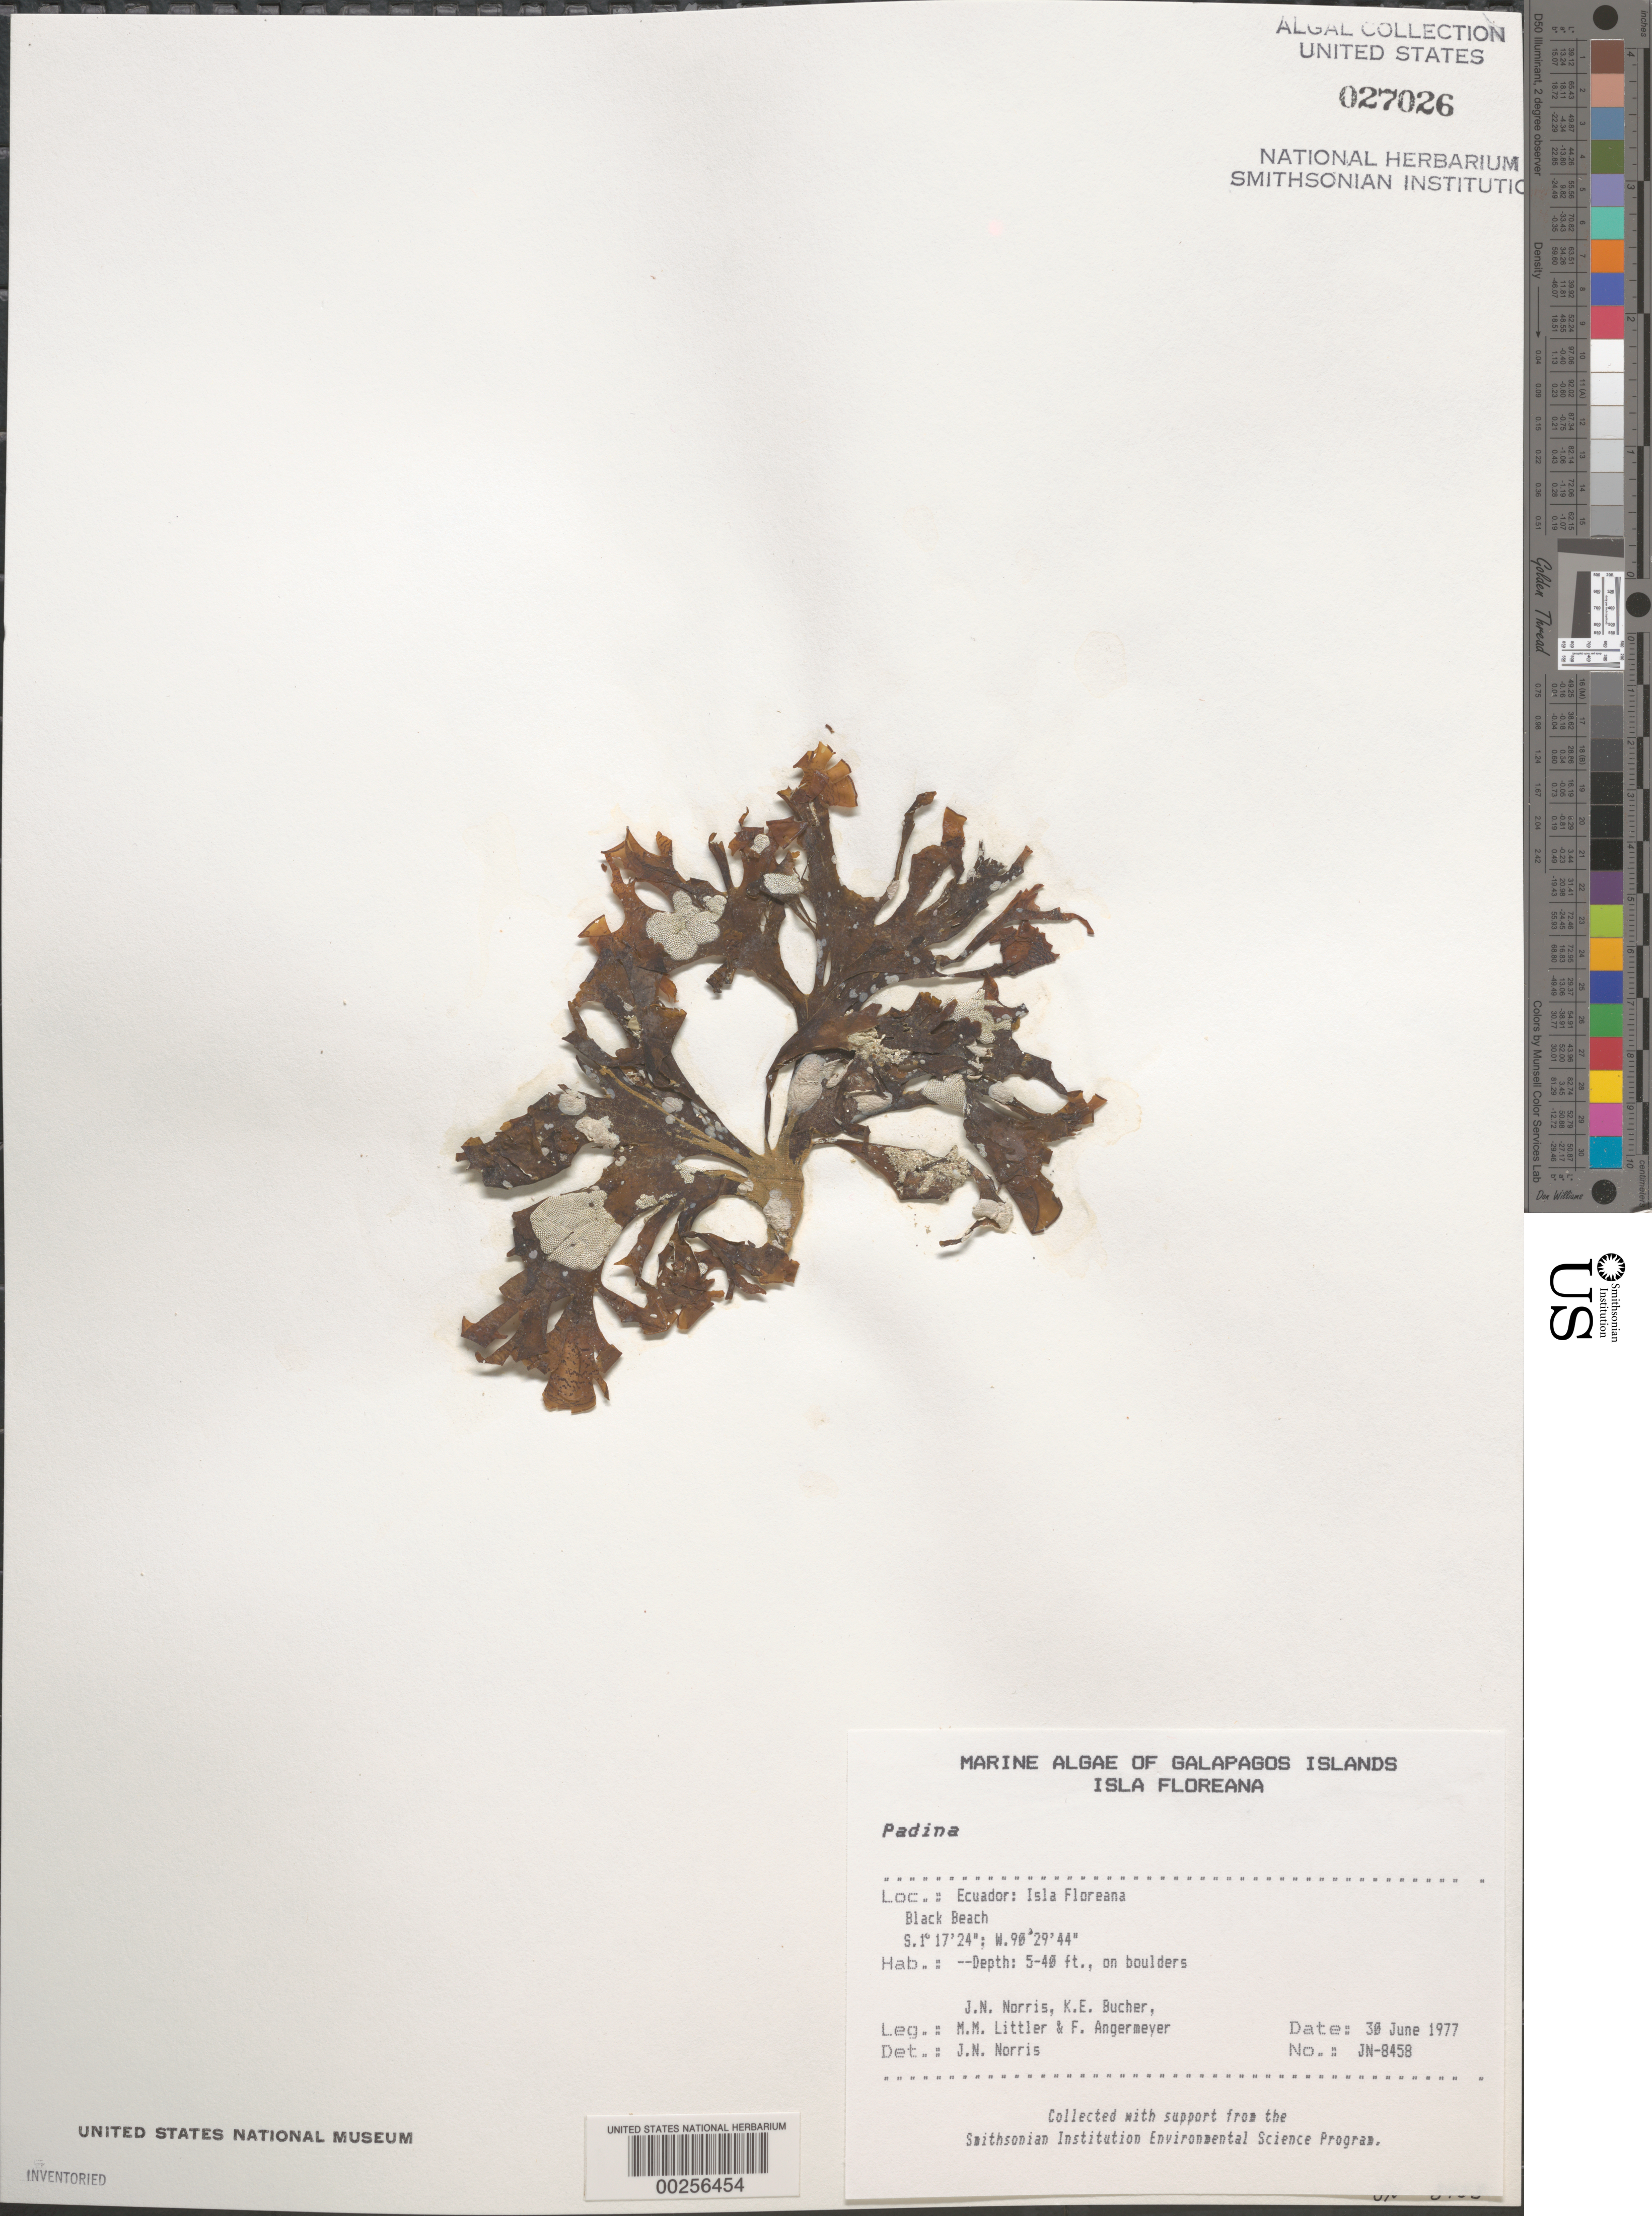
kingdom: Chromista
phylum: Ochrophyta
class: Phaeophyceae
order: Dictyotales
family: Dictyotaceae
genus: Padina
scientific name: Padina sp.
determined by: Norris, James N.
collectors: J. N. Norris, K. E. Bucher, M. M. Littler & F. Angermeyer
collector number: JN-8458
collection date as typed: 30 Jun 1977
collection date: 1977-06-30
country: Ecuador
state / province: Colón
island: Floreana [Charles, Santa Maria]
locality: Black Beach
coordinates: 1 17' 24" S, 90 29' 44" W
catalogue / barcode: US 27026